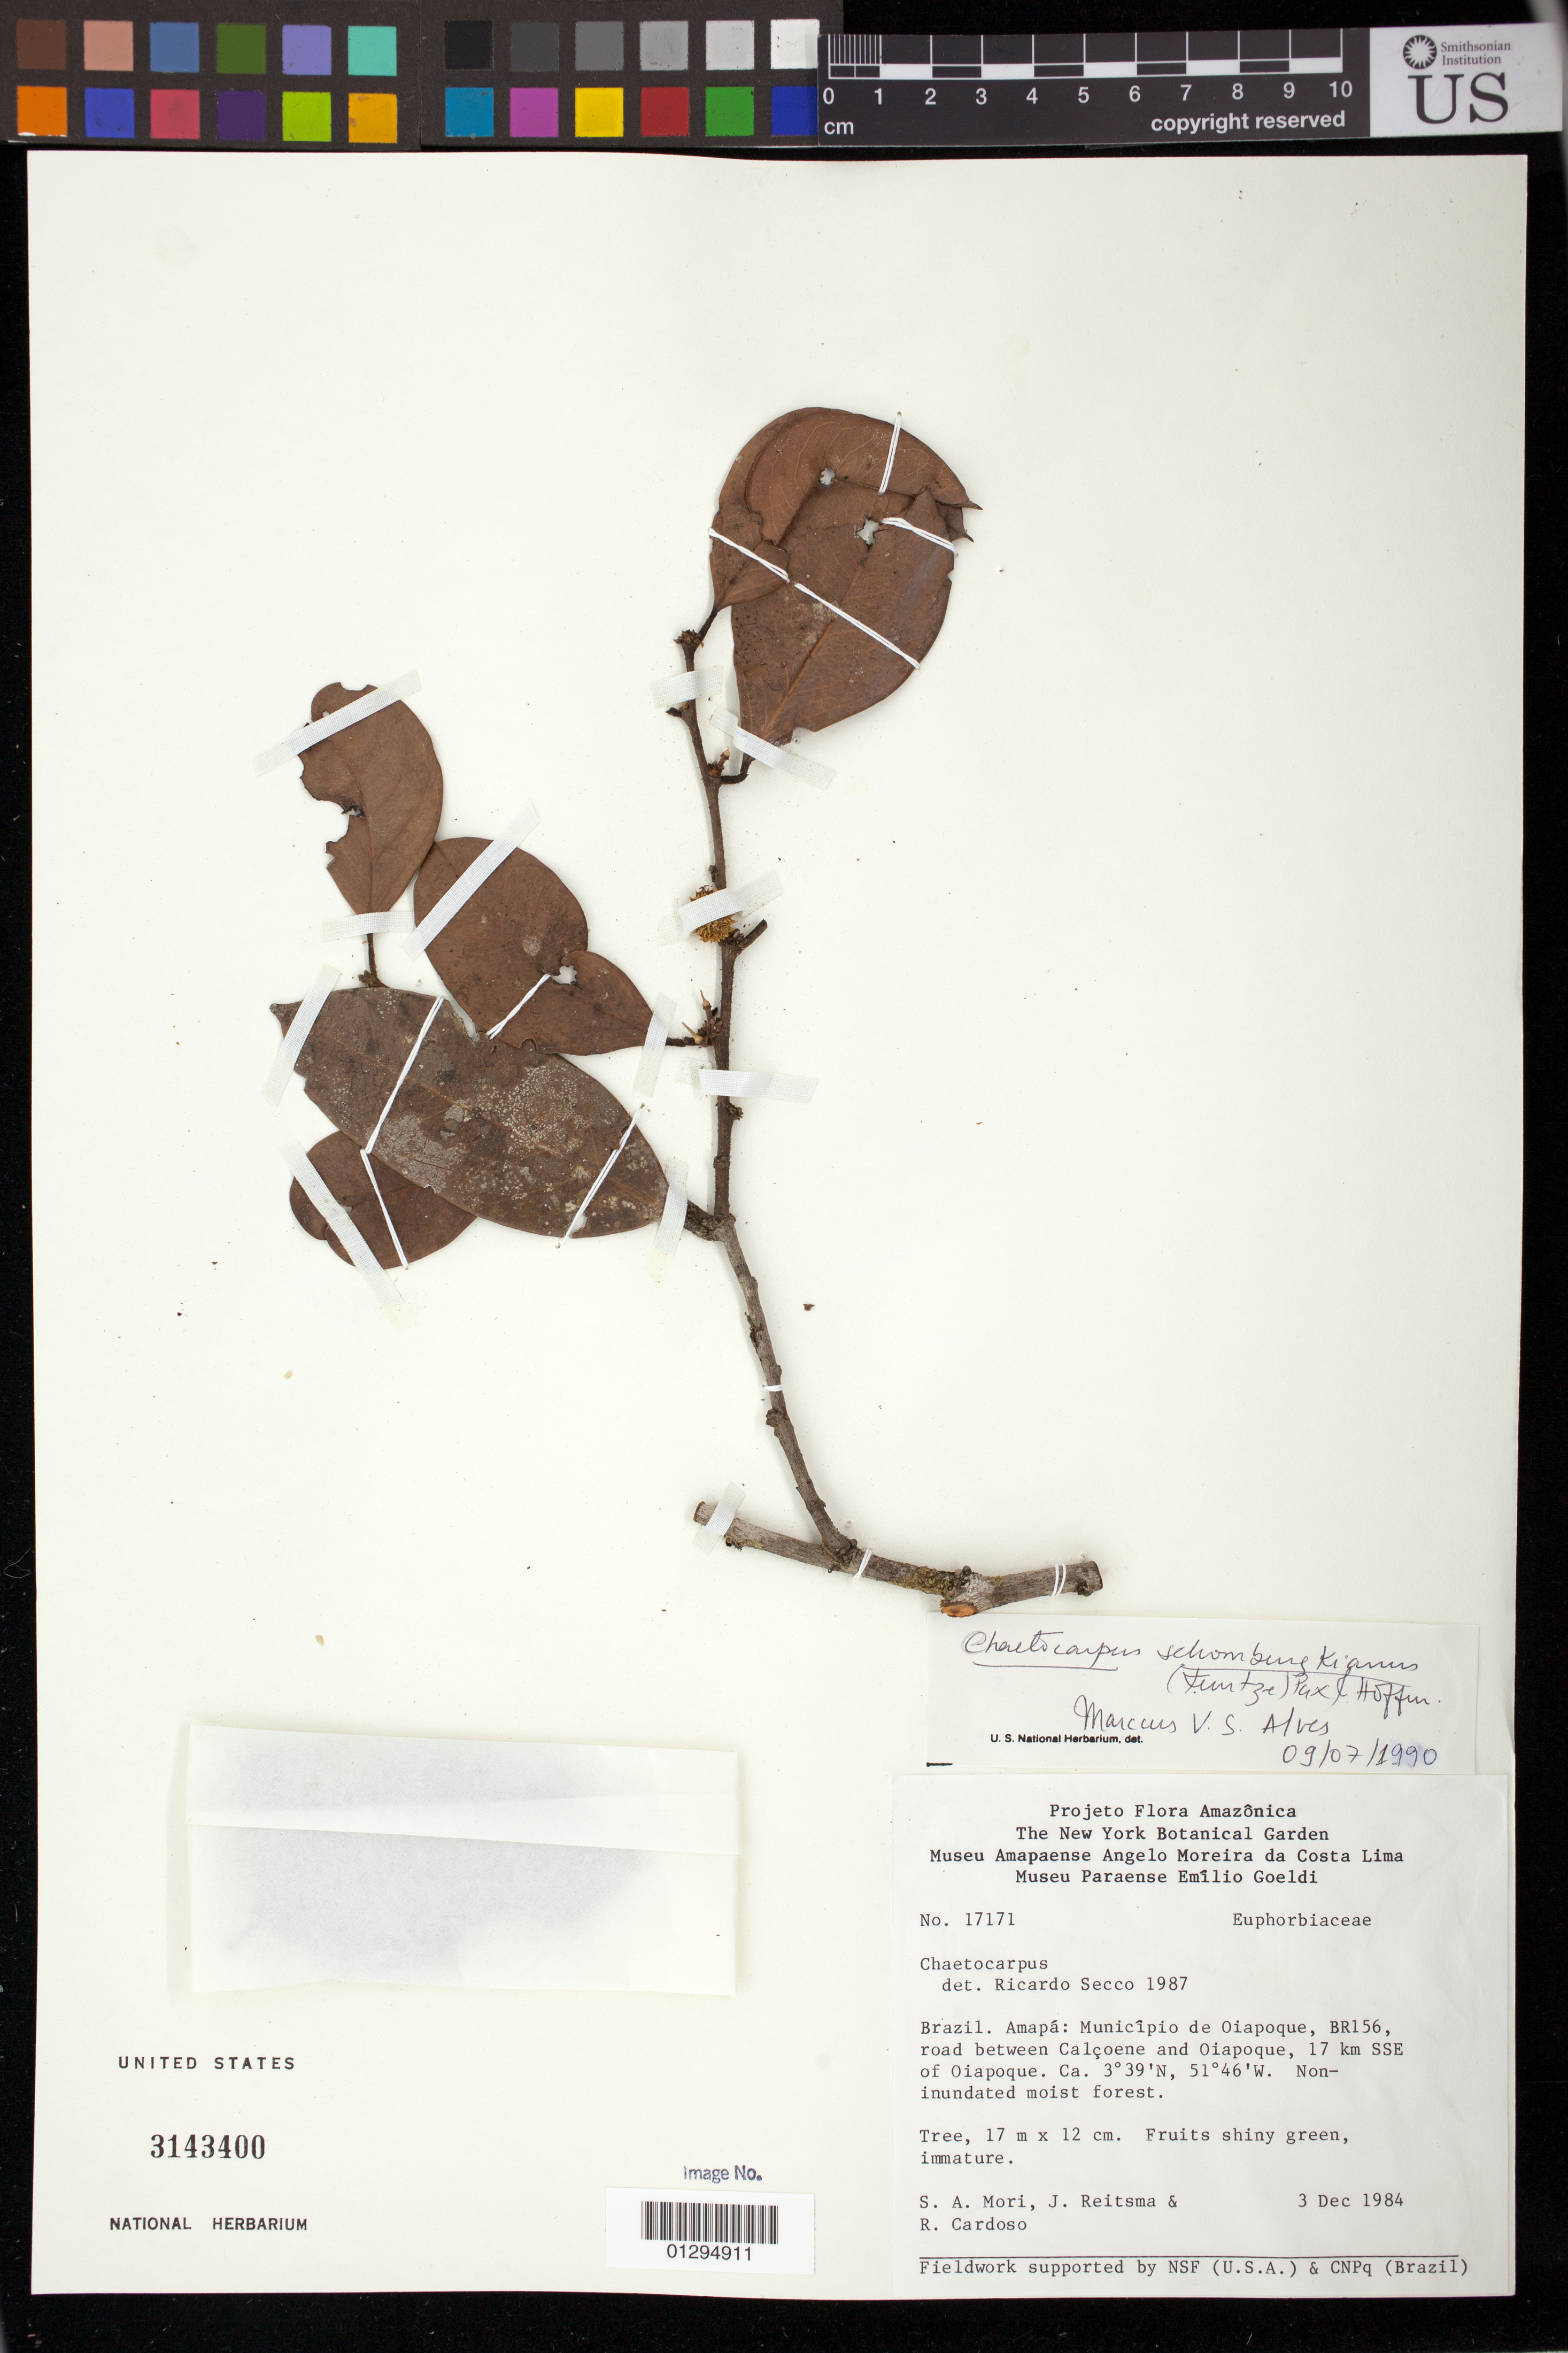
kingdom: Plantae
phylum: Tracheophyta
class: Magnoliopsida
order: Malpighiales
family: Peraceae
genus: Chaetocarpus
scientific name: Chaetocarpus schomburgkianus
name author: (Kuntze) Pax & K. Hoffm.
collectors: S. Mori, J. Reitsma & R. Cardoso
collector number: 17171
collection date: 1984-12-03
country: Brazil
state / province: Amapa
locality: Município de Oiapoque, BR156, road between Calçoene and Oiapoque, 17 km SSE of Oiapoque.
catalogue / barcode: US 3143400